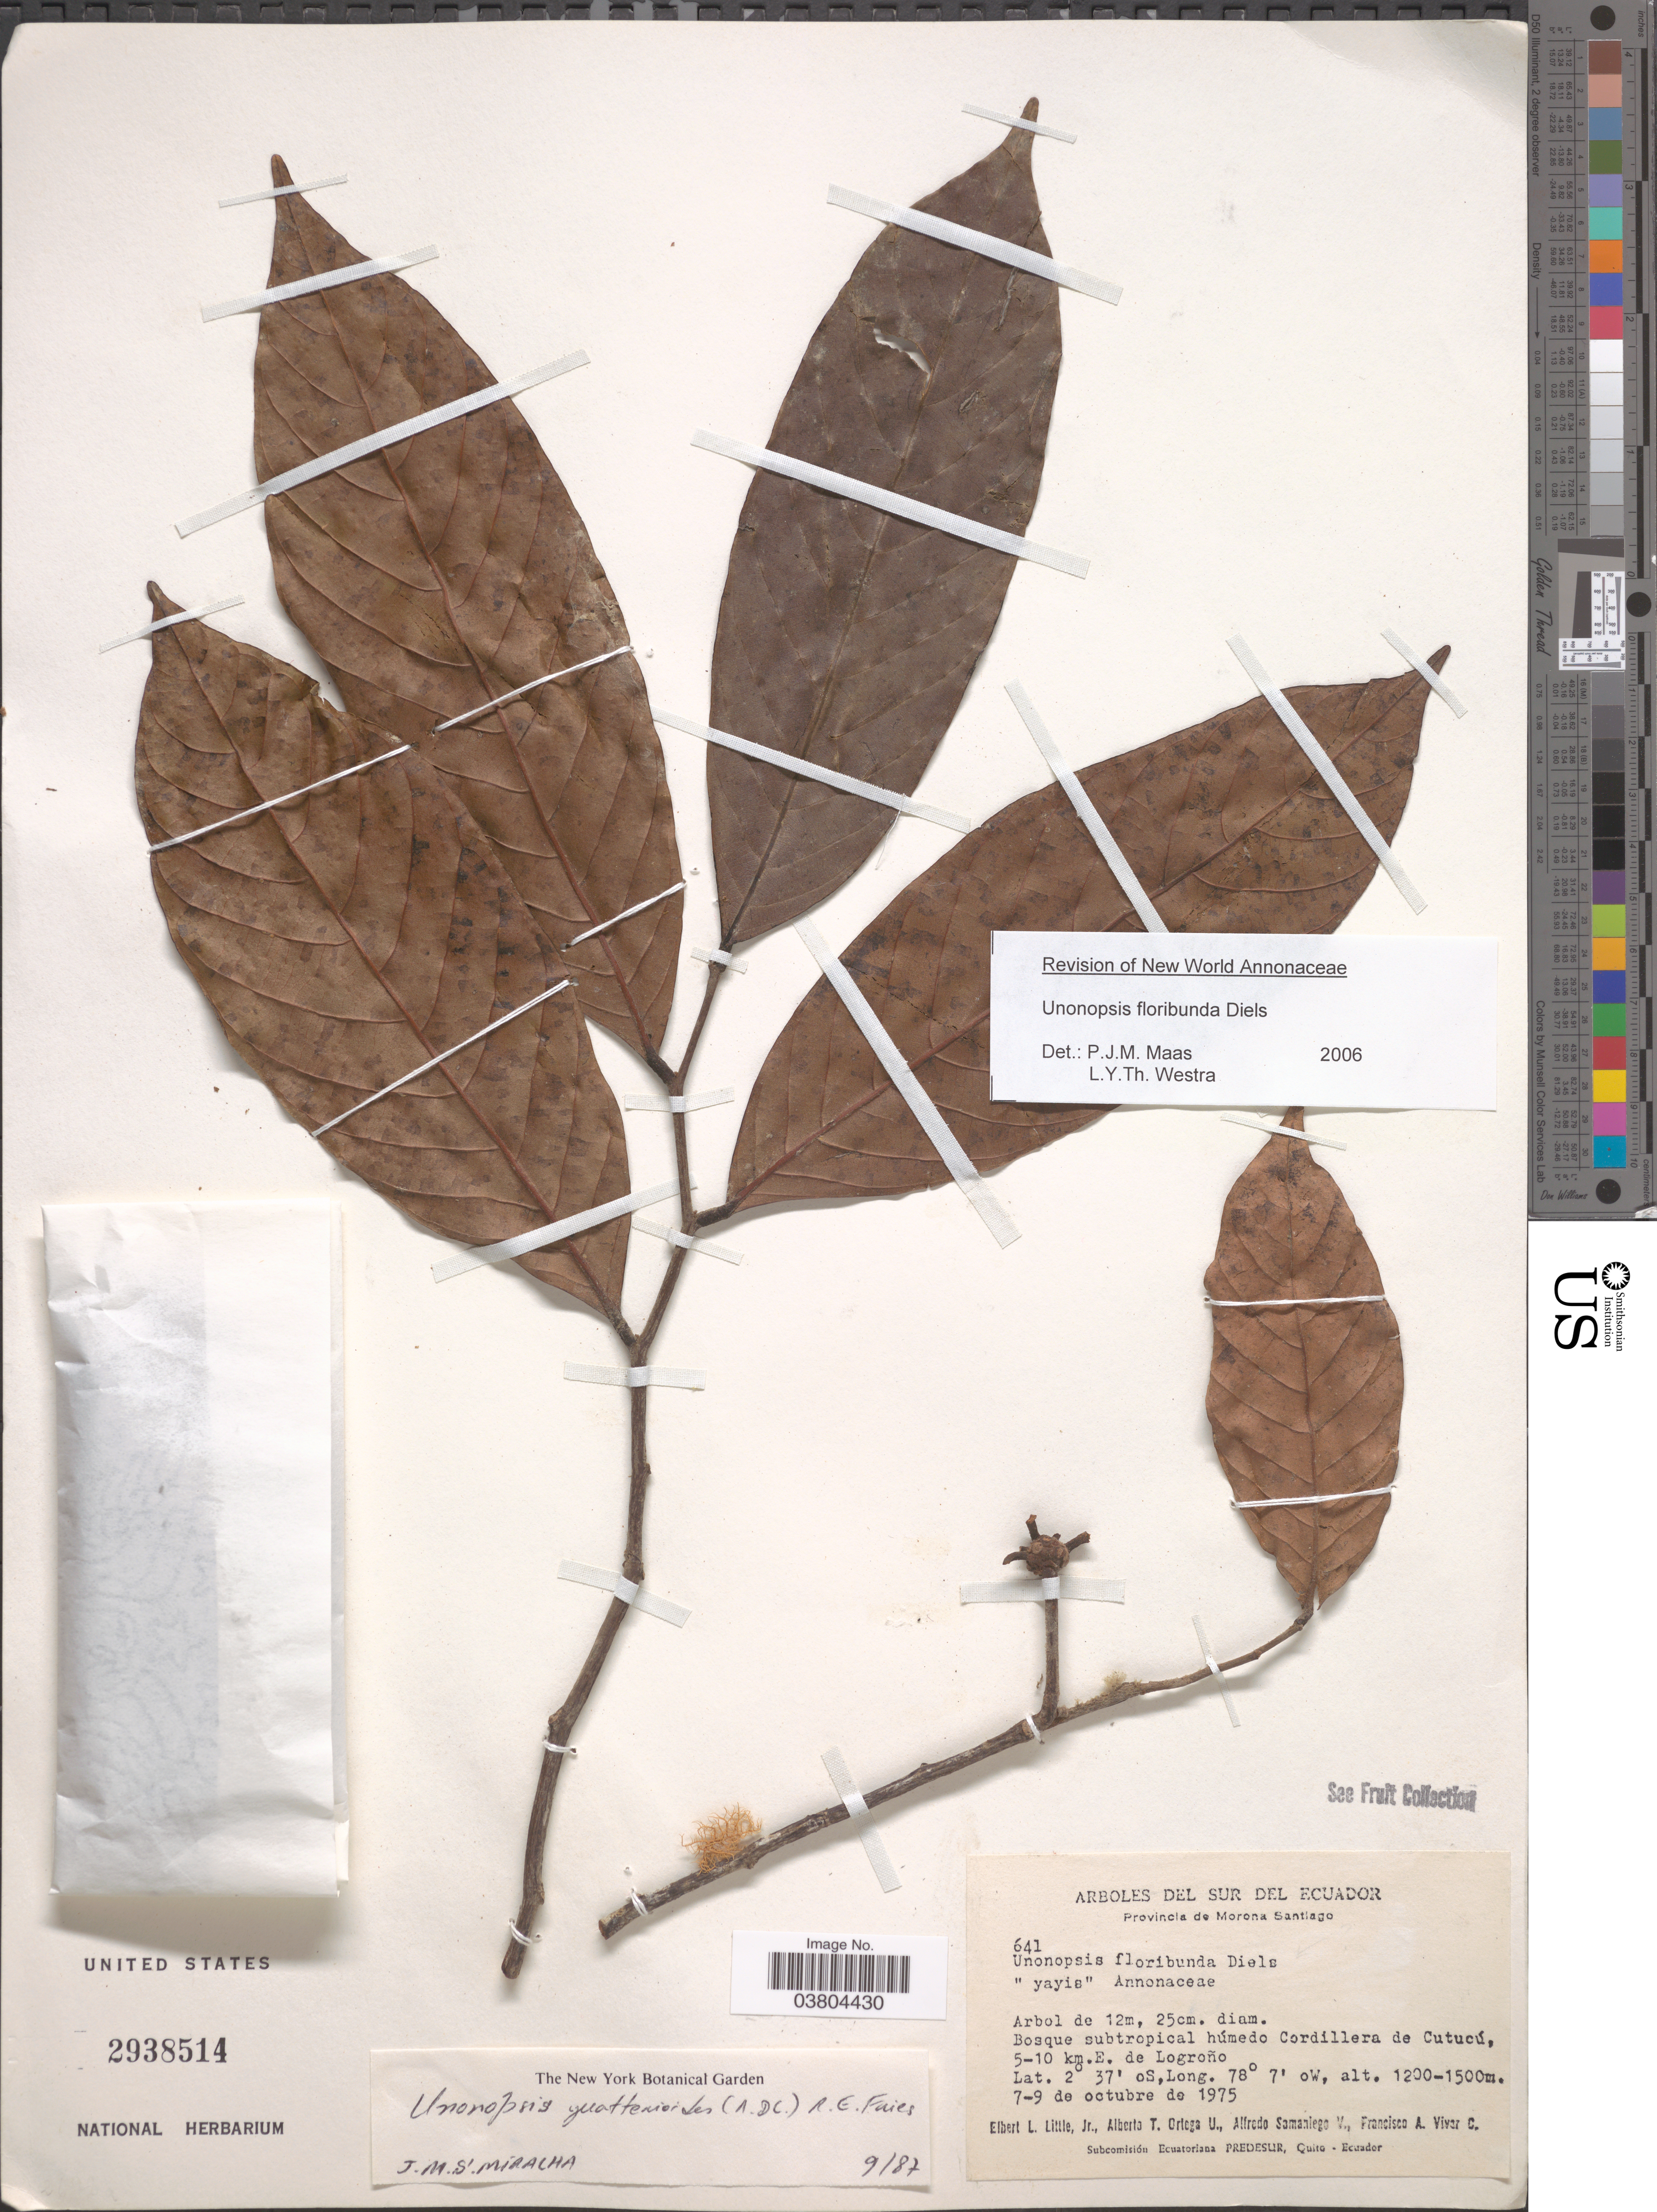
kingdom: Plantae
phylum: Tracheophyta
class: Magnoliopsida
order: Magnoliales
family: Annonaceae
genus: Unonopsis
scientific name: Unonopsis floribunda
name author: Diels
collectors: E. L. Little, A. T. Ortega U., A. V. Samaniego & F. A. Vivar C.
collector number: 641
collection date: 1975-10-07/1975-10-09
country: Ecuador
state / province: Morona-Santiago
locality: Sur del Ecuador. Bosque subtropical húmedo Cordillera de Cutucú, 5-10 km. E. de Logroño.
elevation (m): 1200